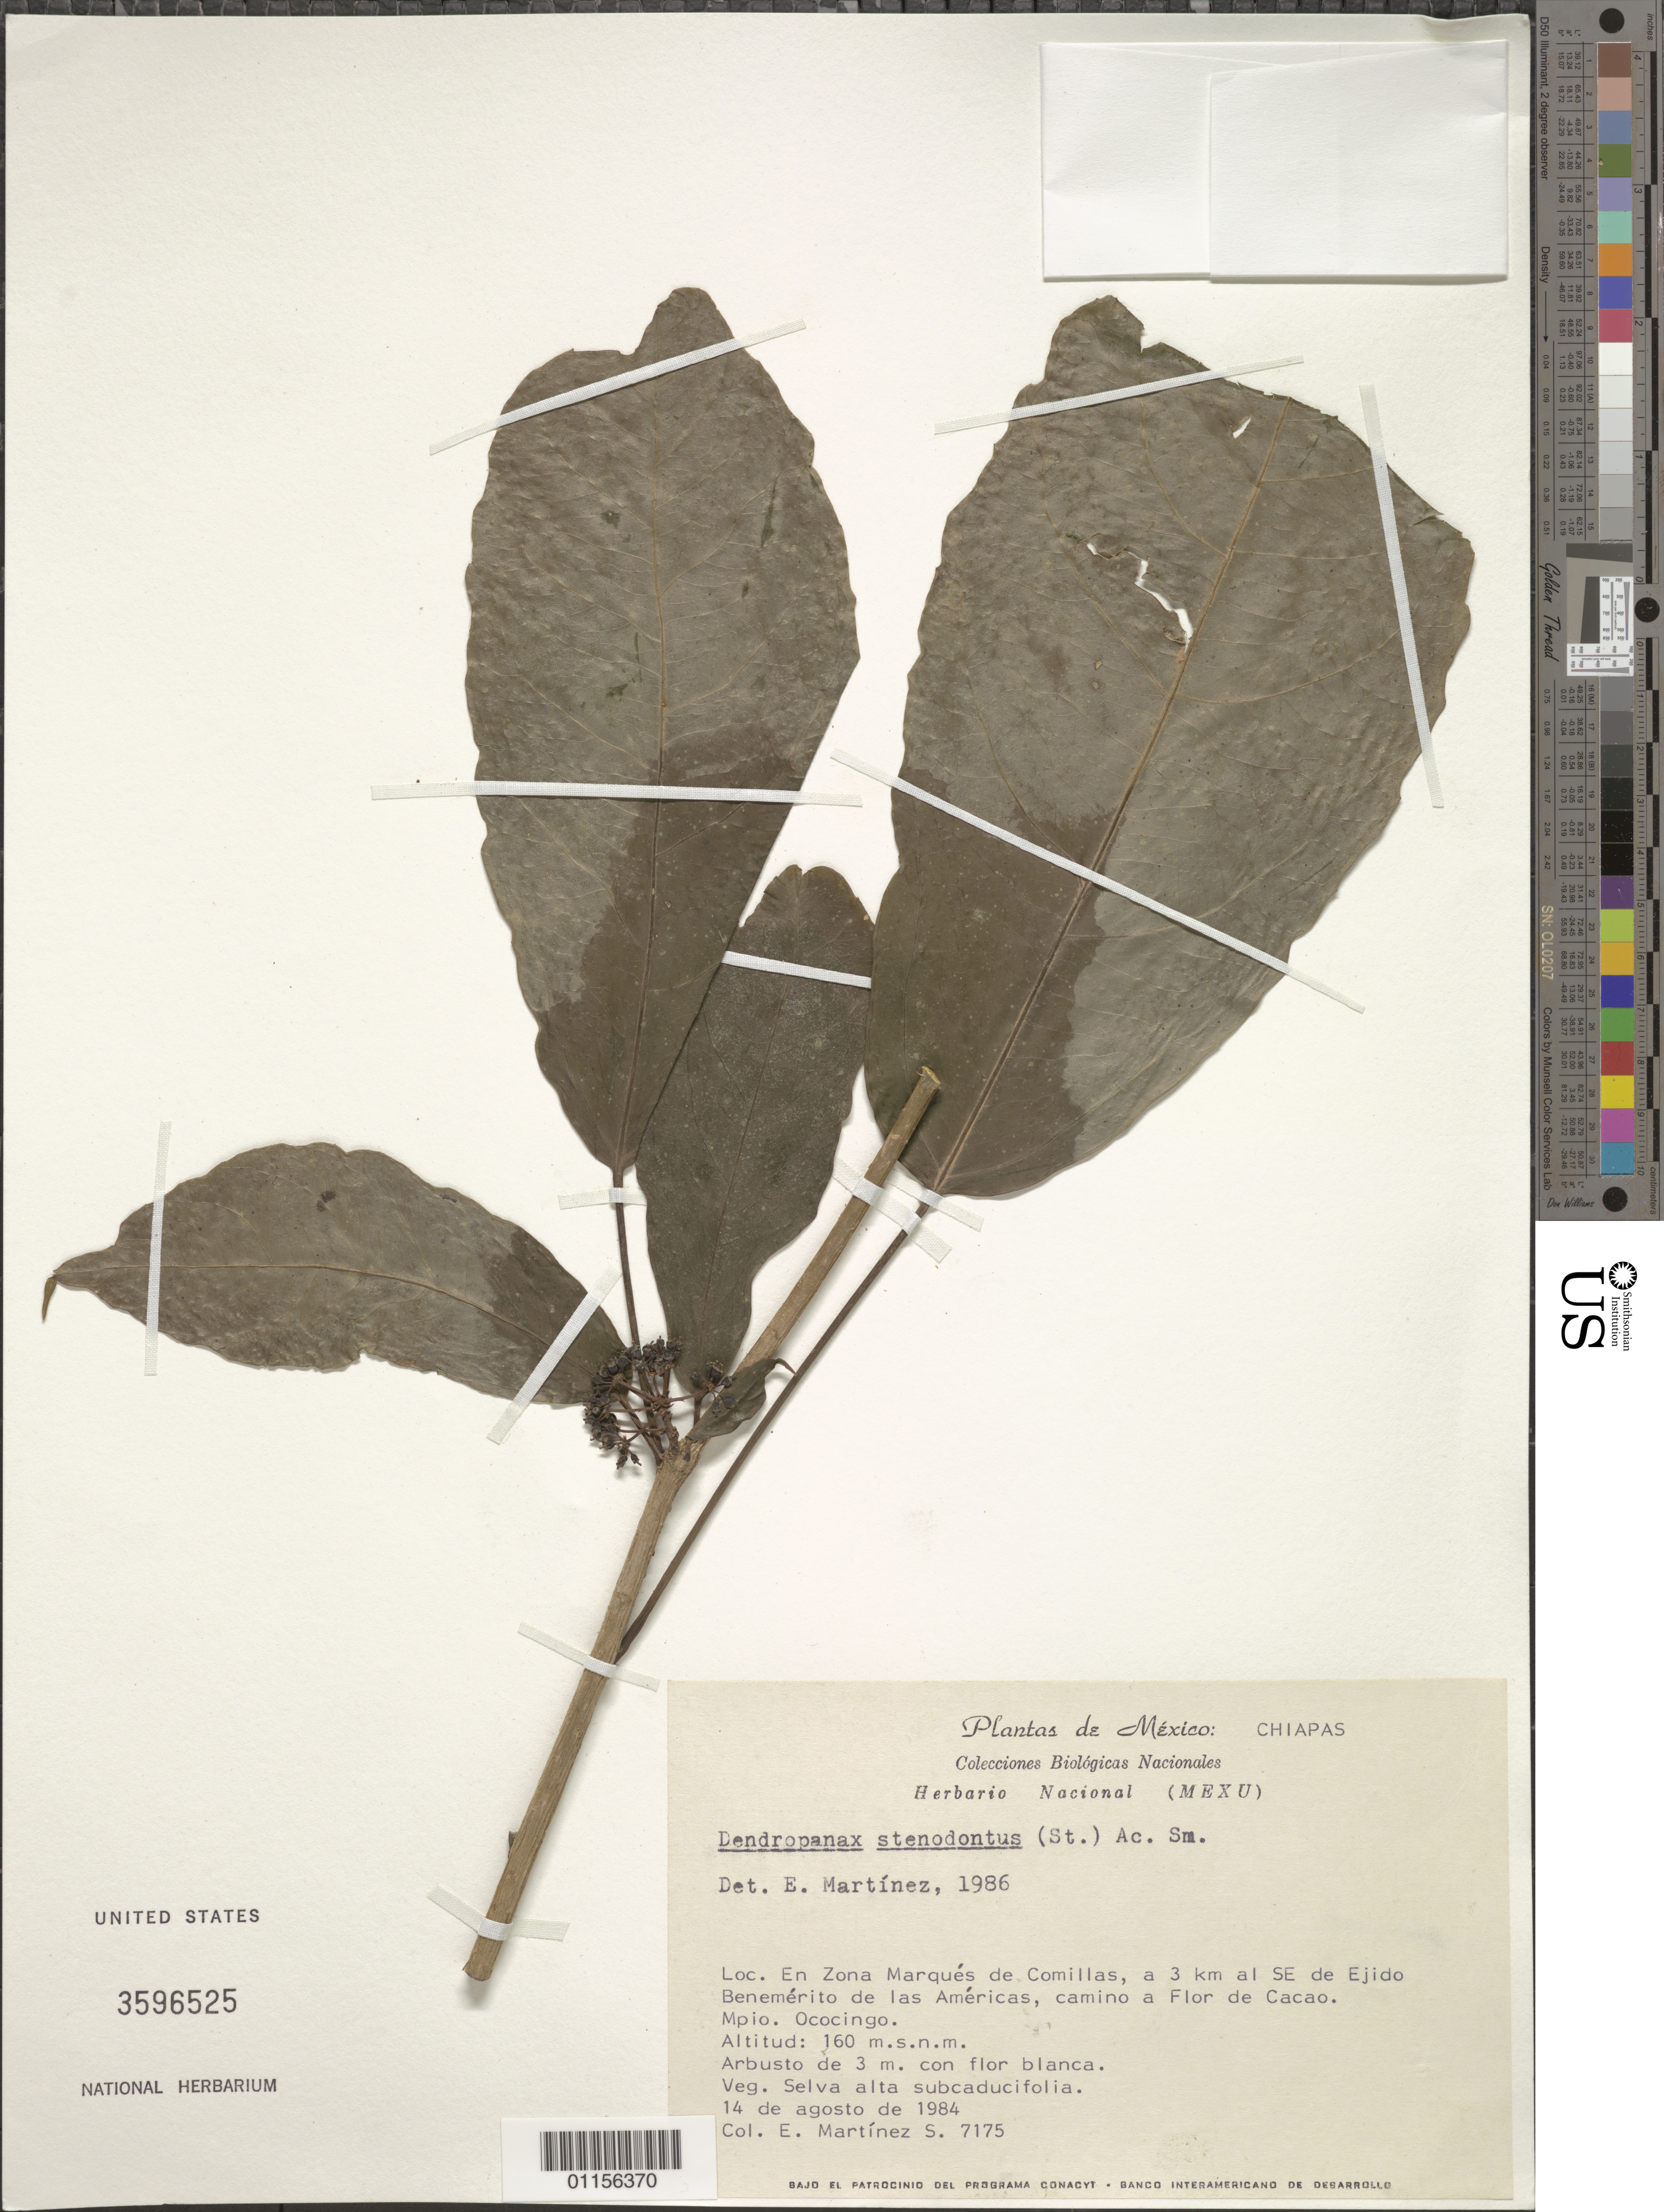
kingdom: Plantae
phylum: Tracheophyta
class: Magnoliopsida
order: Apiales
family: Araliaceae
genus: Dendropanax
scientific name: Dendropanax stenodontus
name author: (Standl.) A.C. Sm.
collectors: E. Martínez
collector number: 7175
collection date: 1984-08-14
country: Mexico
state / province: Chiapas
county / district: Ococingo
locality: En Zona Marques de Comillas, a 3 km al SE de Ejido Benemerito de las Americas, camino a Flor de Cacao.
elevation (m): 160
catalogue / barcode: US 3596525